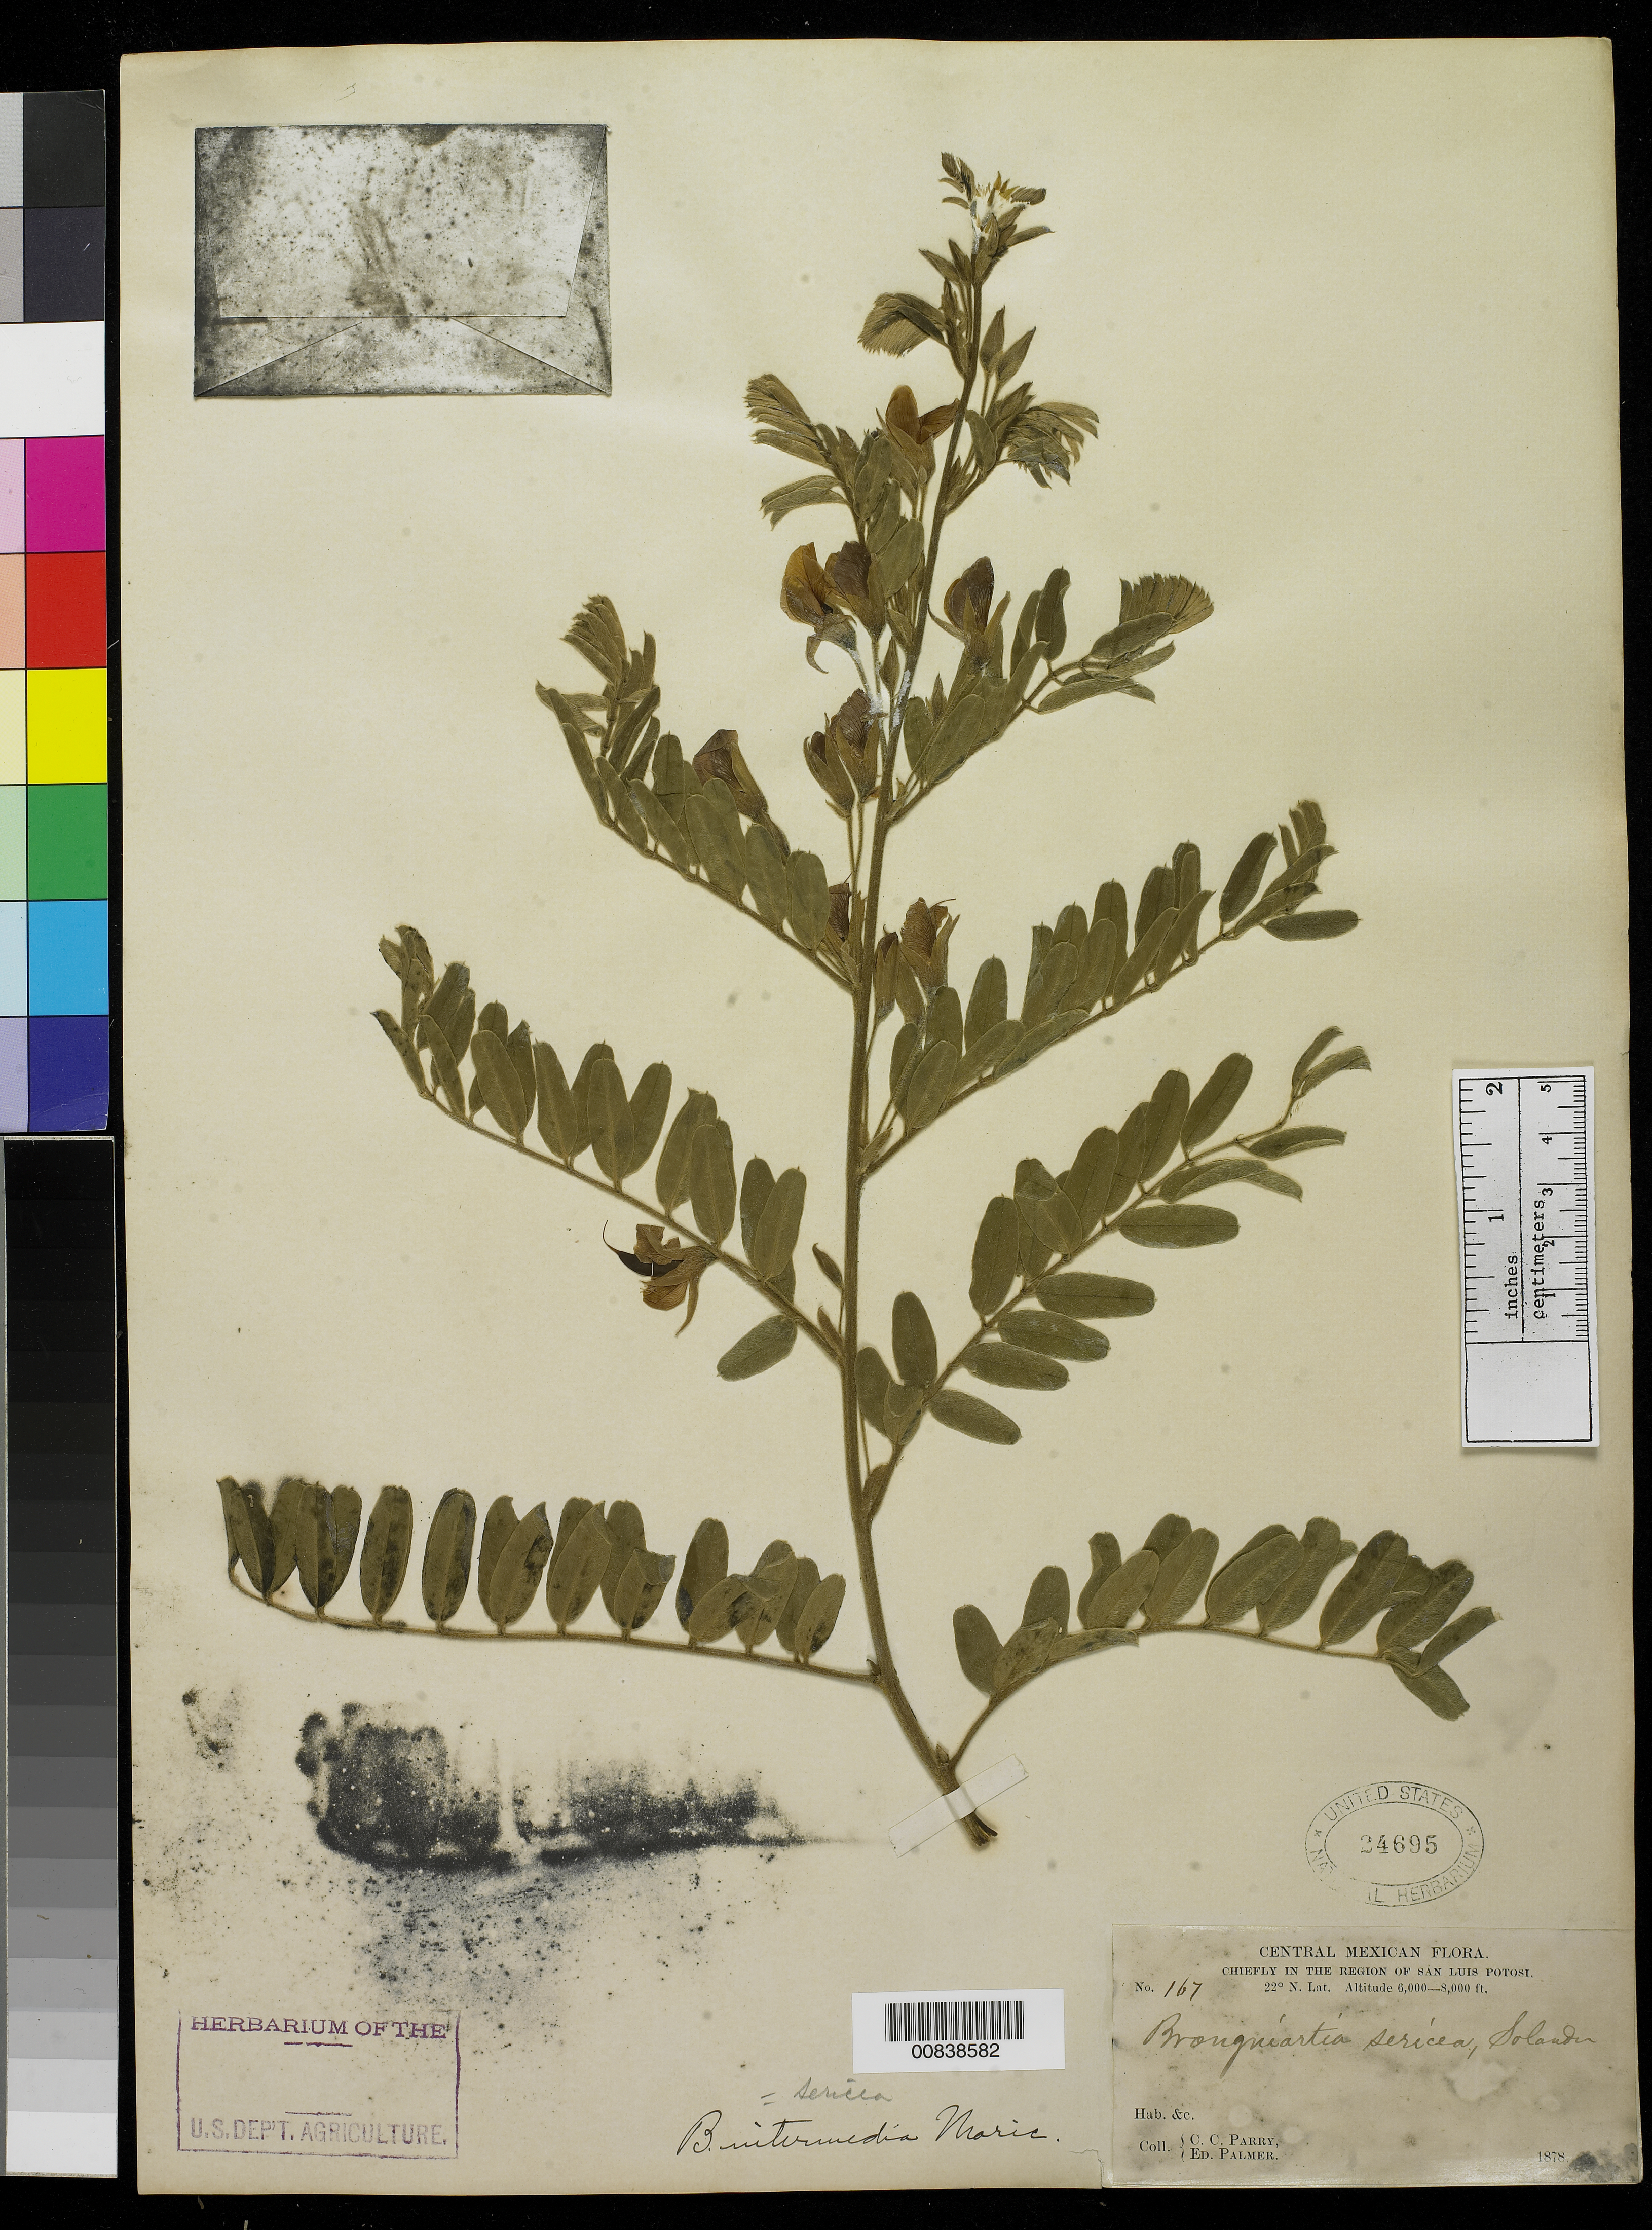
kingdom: Plantae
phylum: Tracheophyta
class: Magnoliopsida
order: Fabales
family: Fabaceae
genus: Brongniartia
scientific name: Brongniartia intermedia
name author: Moric.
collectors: C. C. Parry & E. Palmer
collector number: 167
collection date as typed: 1878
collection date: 1878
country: Mexico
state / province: San Luis Potosí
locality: Chiefly in the region of San Luis Potosí.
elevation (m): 1829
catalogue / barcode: US 24695